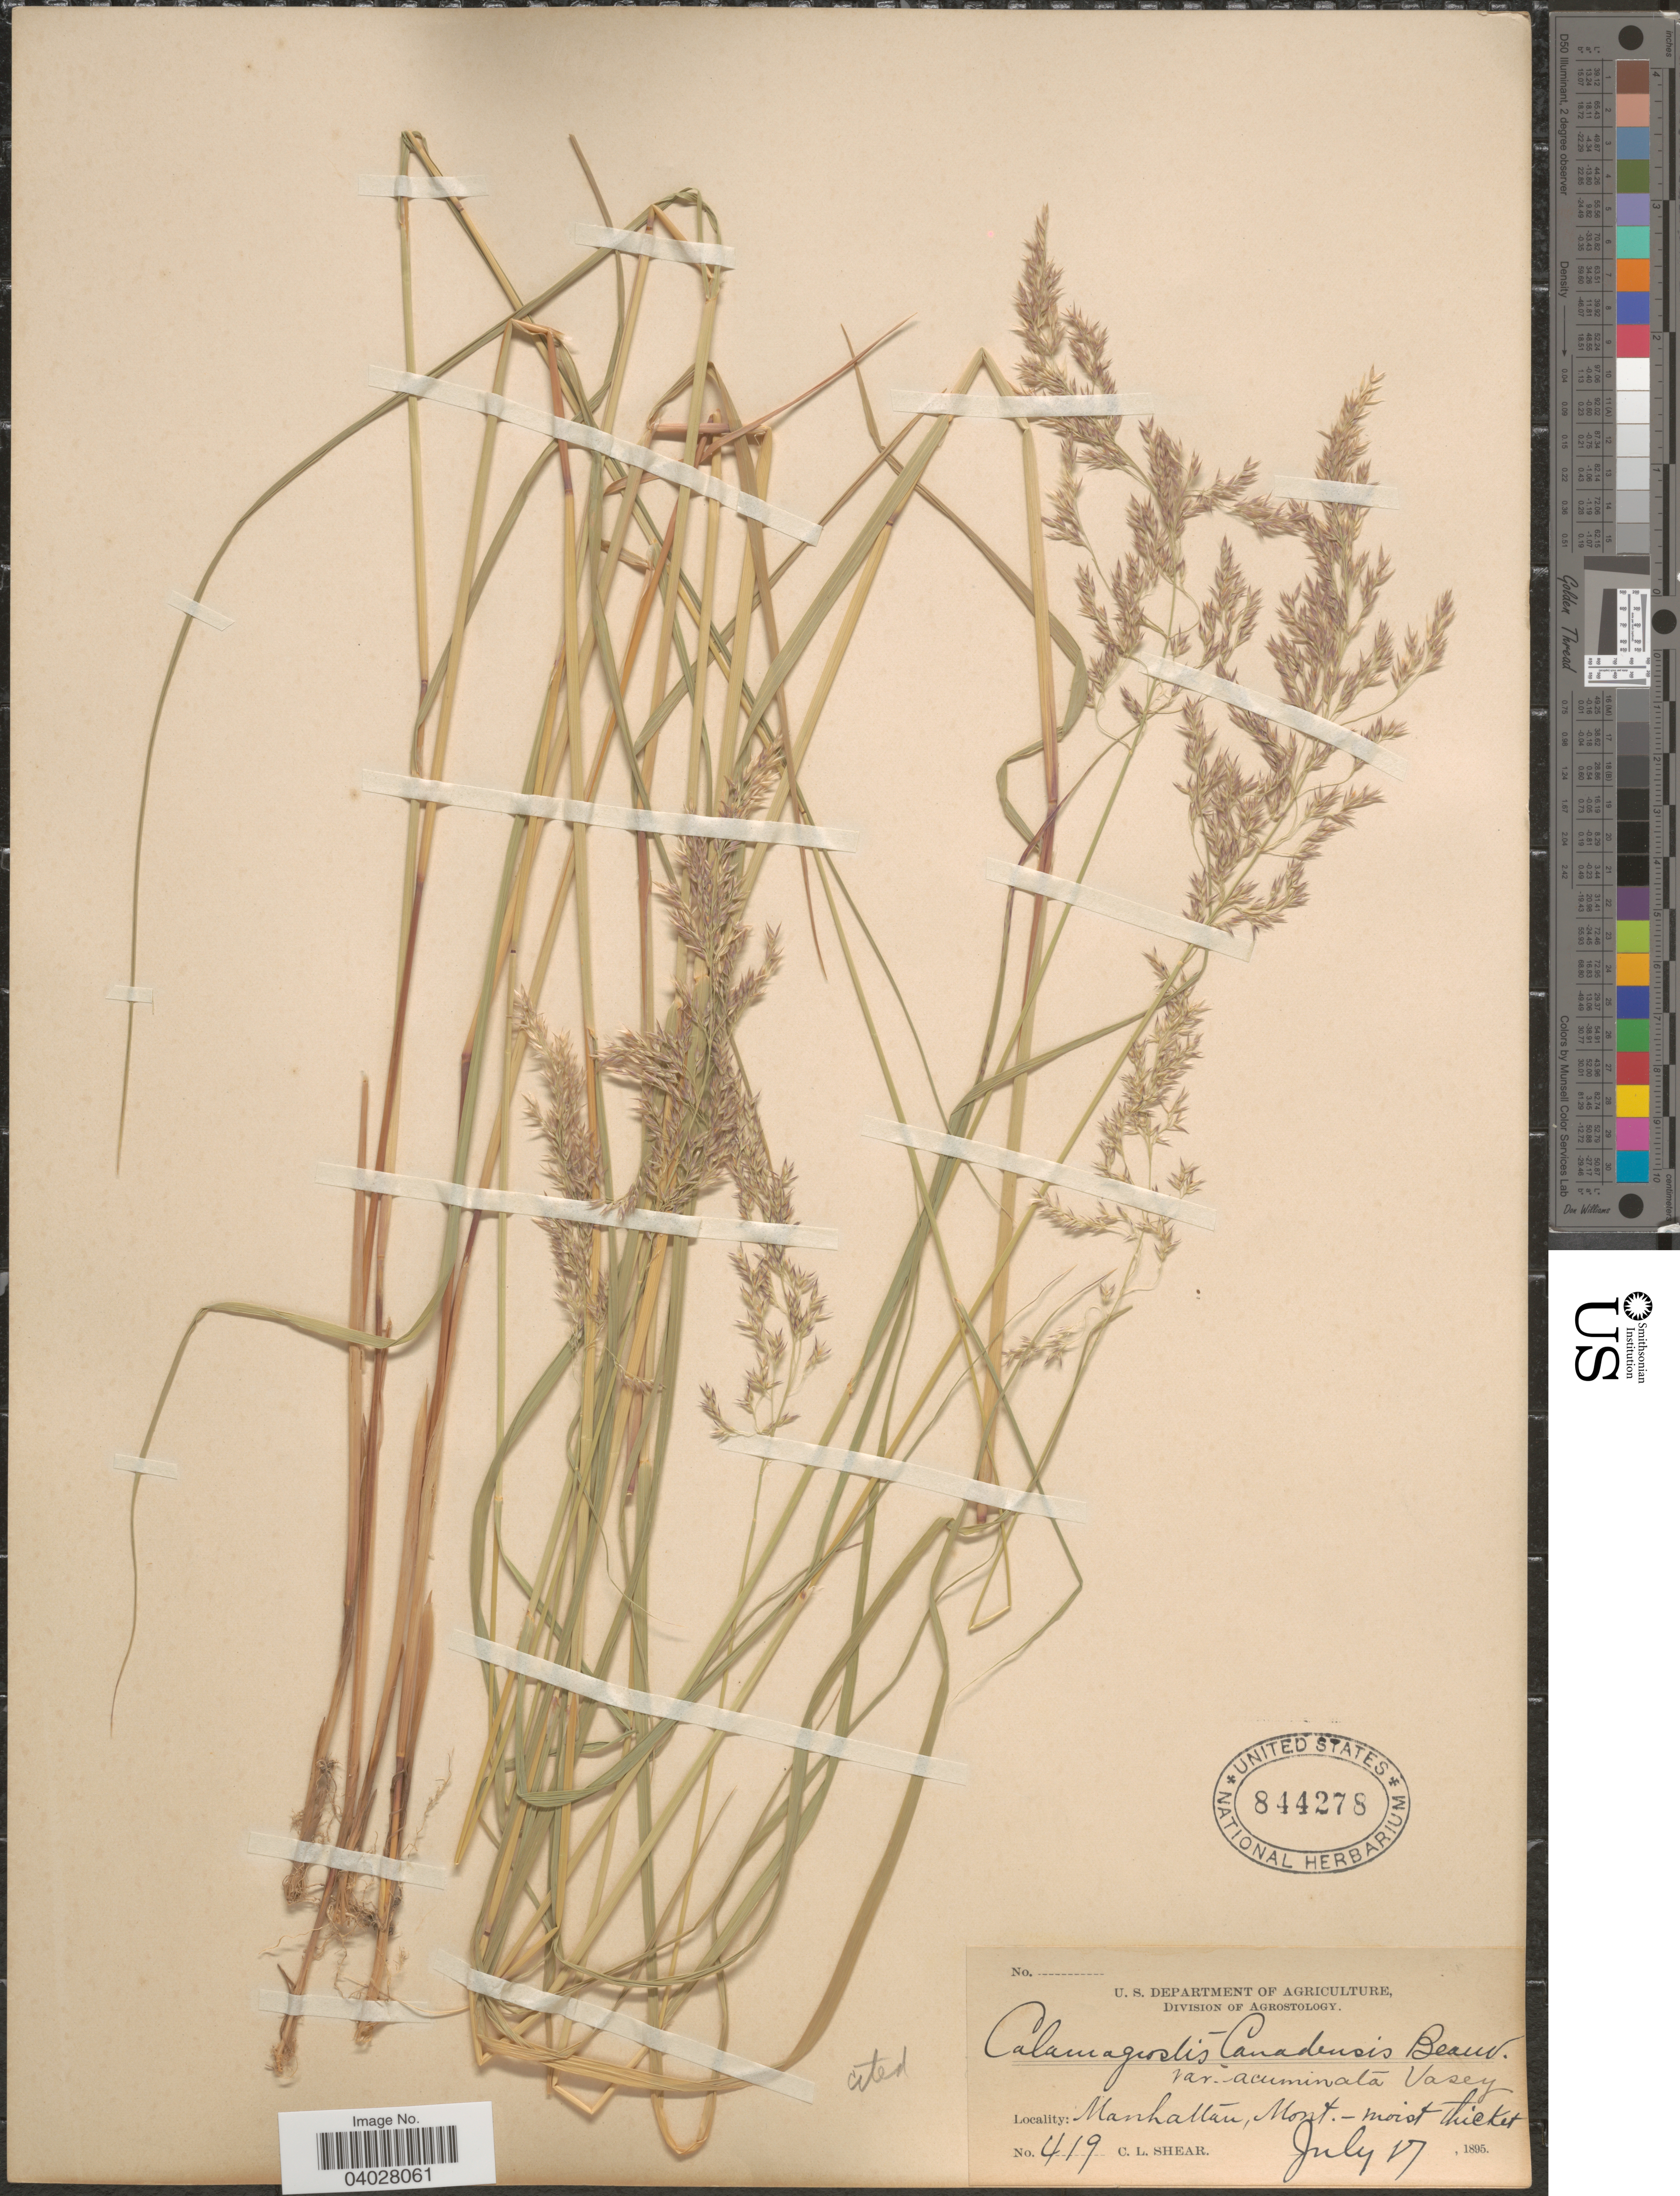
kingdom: Plantae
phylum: Tracheophyta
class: Liliopsida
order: Poales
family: Poaceae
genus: Calamagrostis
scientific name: Calamagrostis canadensis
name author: (Michx.) P. Beauv.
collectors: C. L. Shear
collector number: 419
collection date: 1895-07-17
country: United States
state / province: Montana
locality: Manhattan.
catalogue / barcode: US 844278